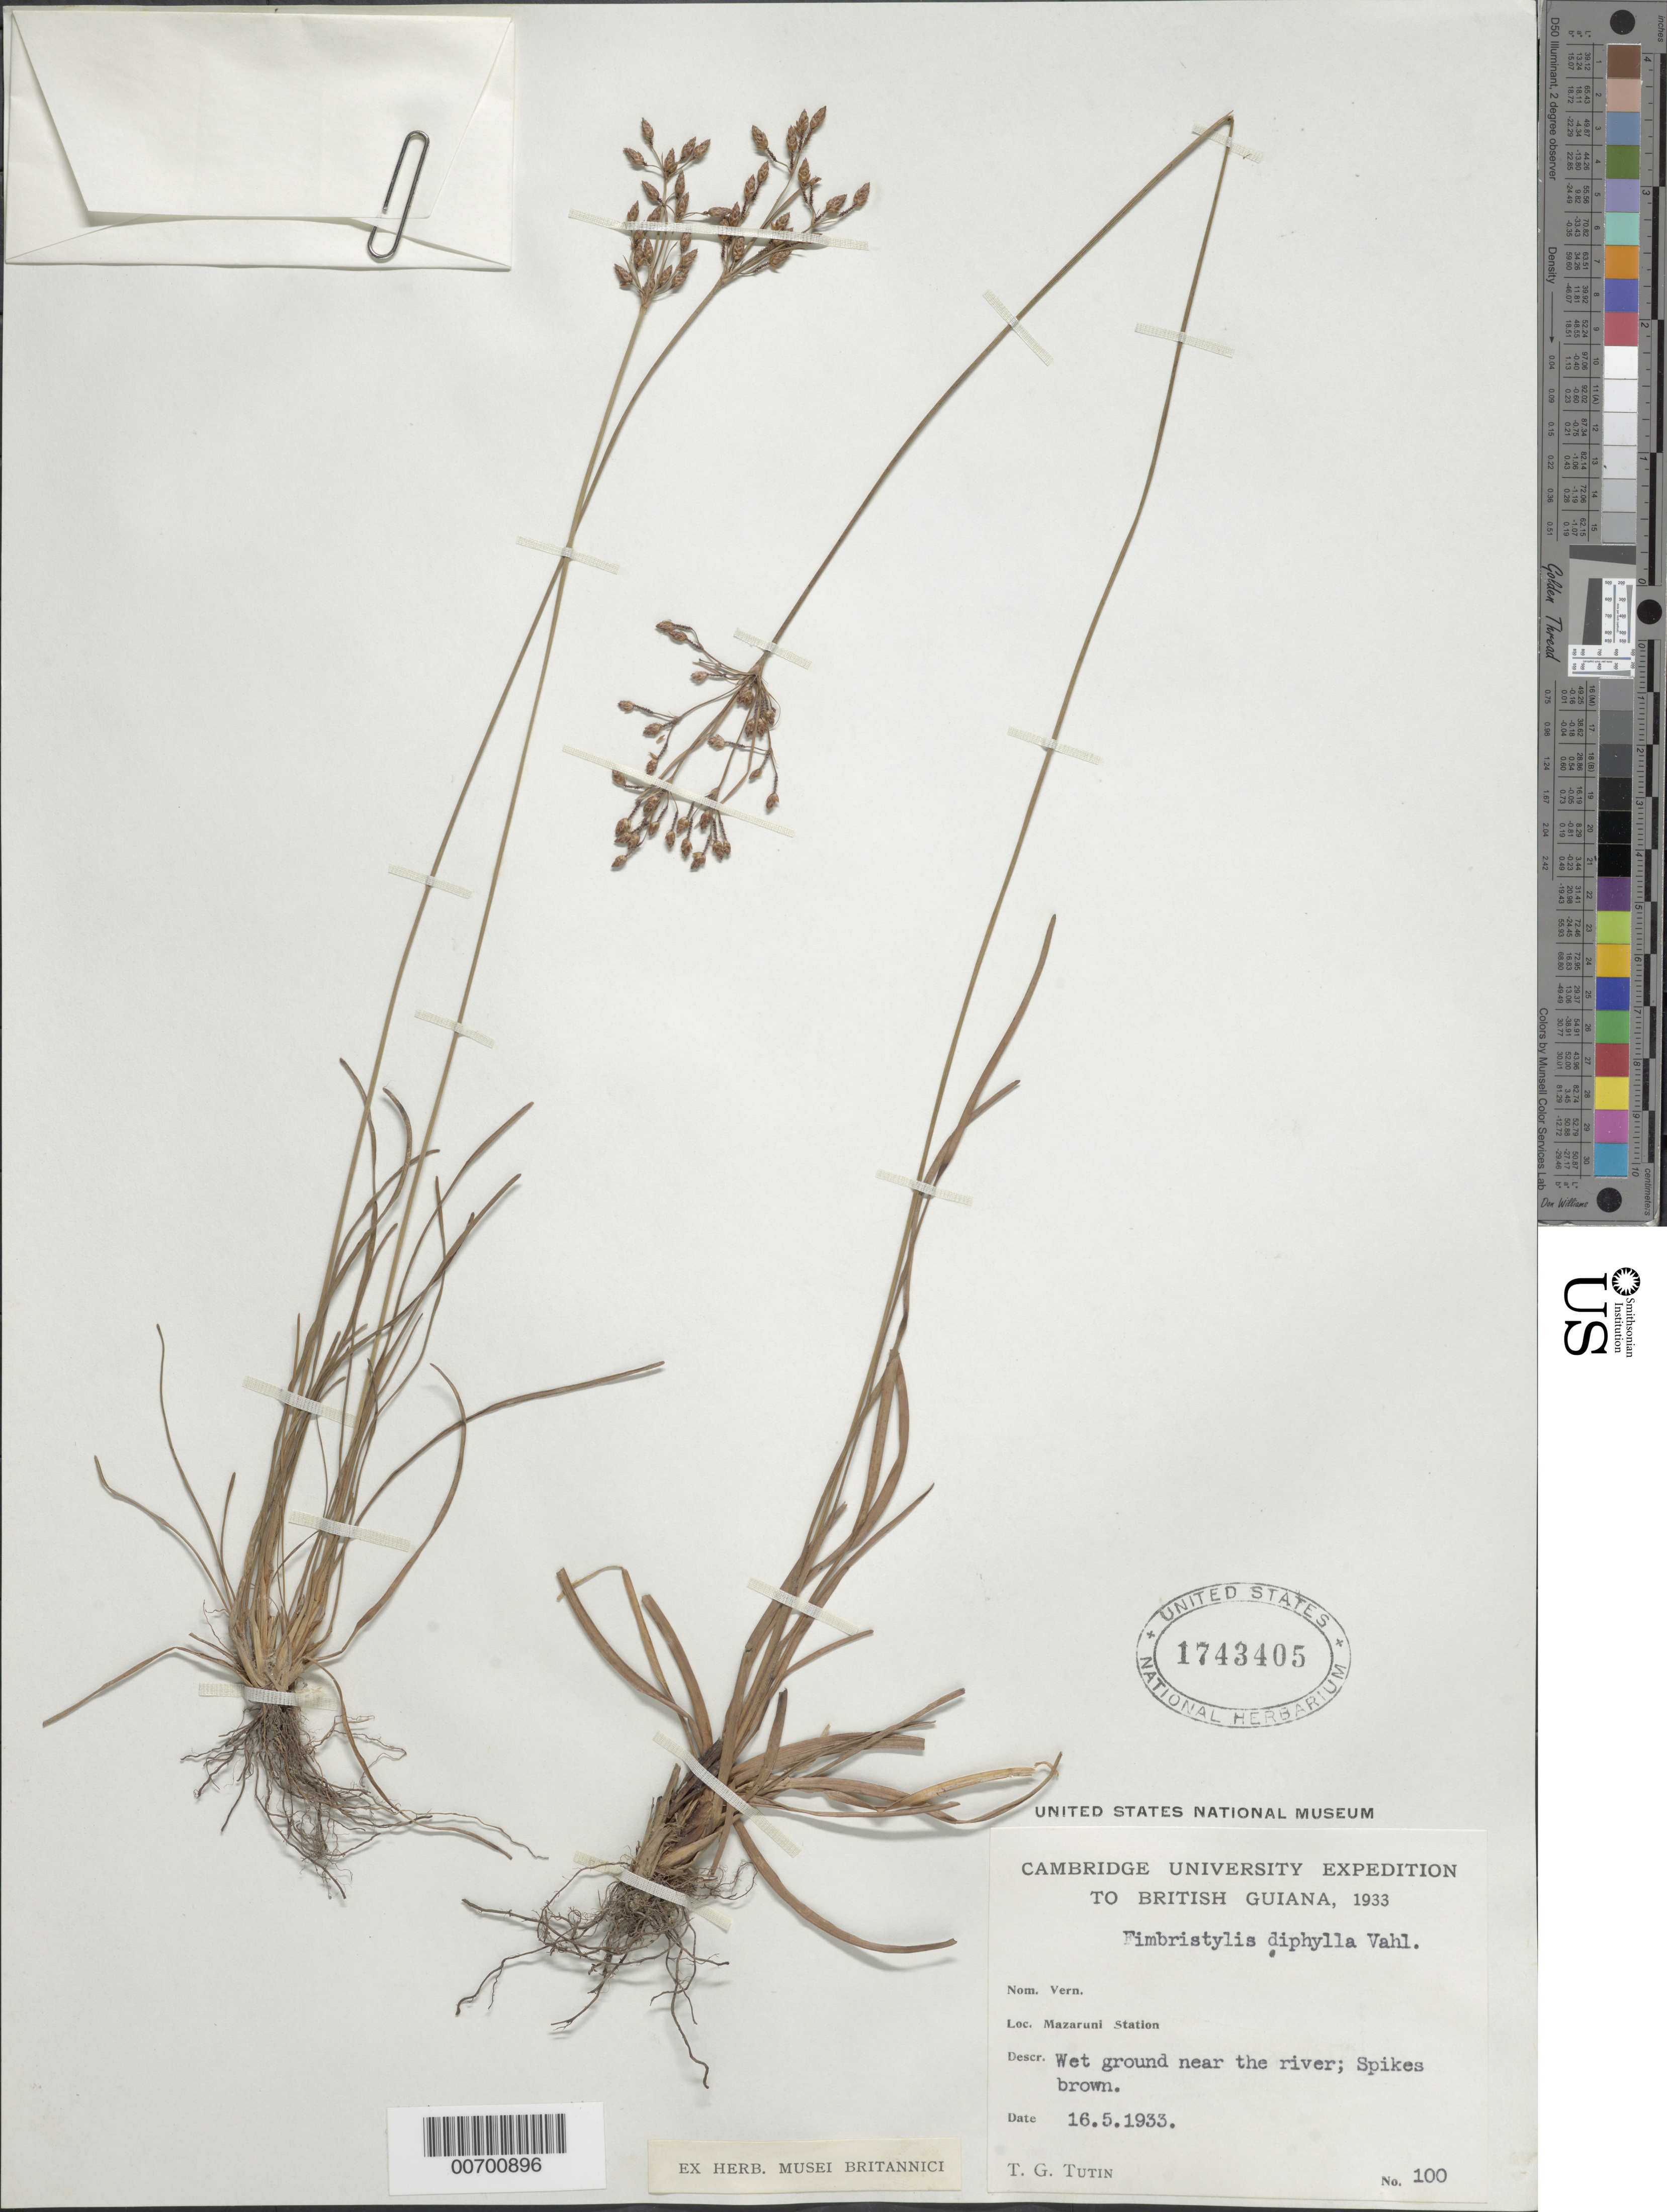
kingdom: Plantae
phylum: Tracheophyta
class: Liliopsida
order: Poales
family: Cyperaceae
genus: Fimbristylis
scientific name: Fimbristylis dichotoma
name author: (L.) Vahl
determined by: Strong, Mark T., (BOT), Smithsonian Institution - National Museum of Natural History (UNITED STATES)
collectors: T. G. Tutin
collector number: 100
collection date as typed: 16-May-33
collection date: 1933-05-16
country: Guyana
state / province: Cuyuni-Mazaruni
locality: Mazaruni Station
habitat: Wet ground near the river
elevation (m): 30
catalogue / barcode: US 1743405